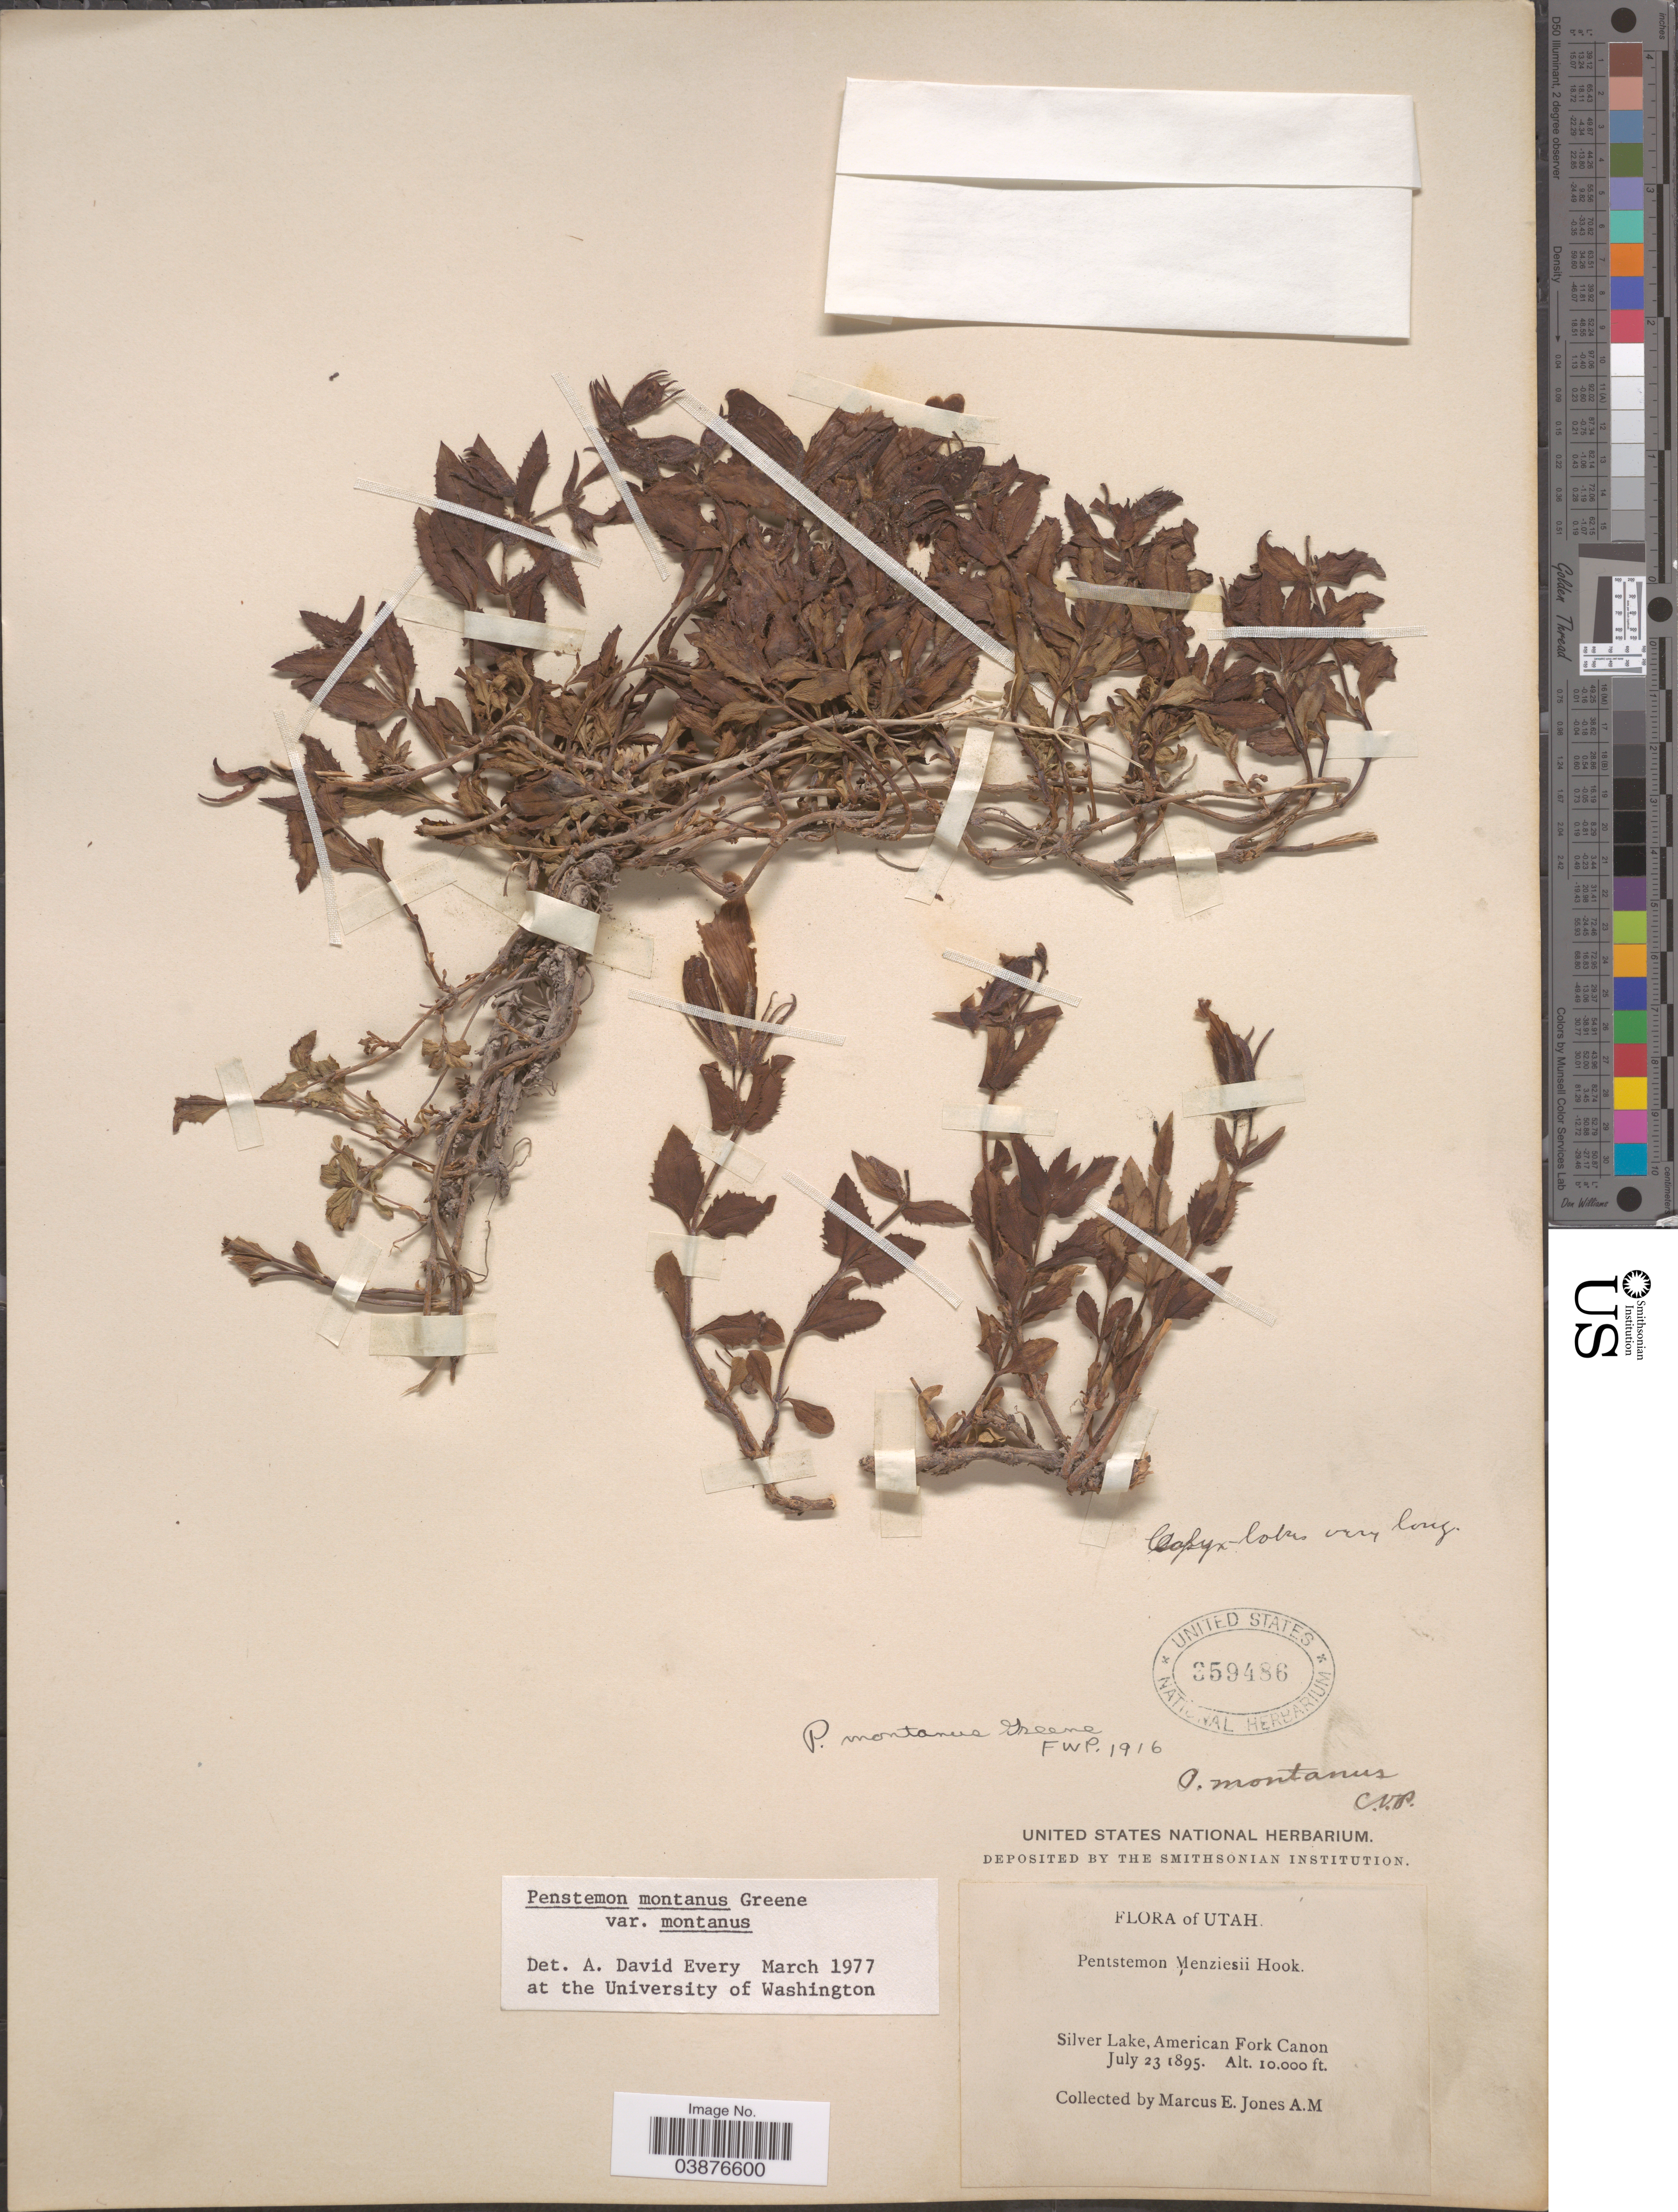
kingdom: Plantae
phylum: Tracheophyta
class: Magnoliopsida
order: Lamiales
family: Plantaginaceae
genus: Penstemon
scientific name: Penstemon montanus var. montanus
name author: Greene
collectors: M. E. Jones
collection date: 1895-07-23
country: United States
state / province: Utah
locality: Silver Lake, American Fork Canon.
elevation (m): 3048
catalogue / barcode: US 359486